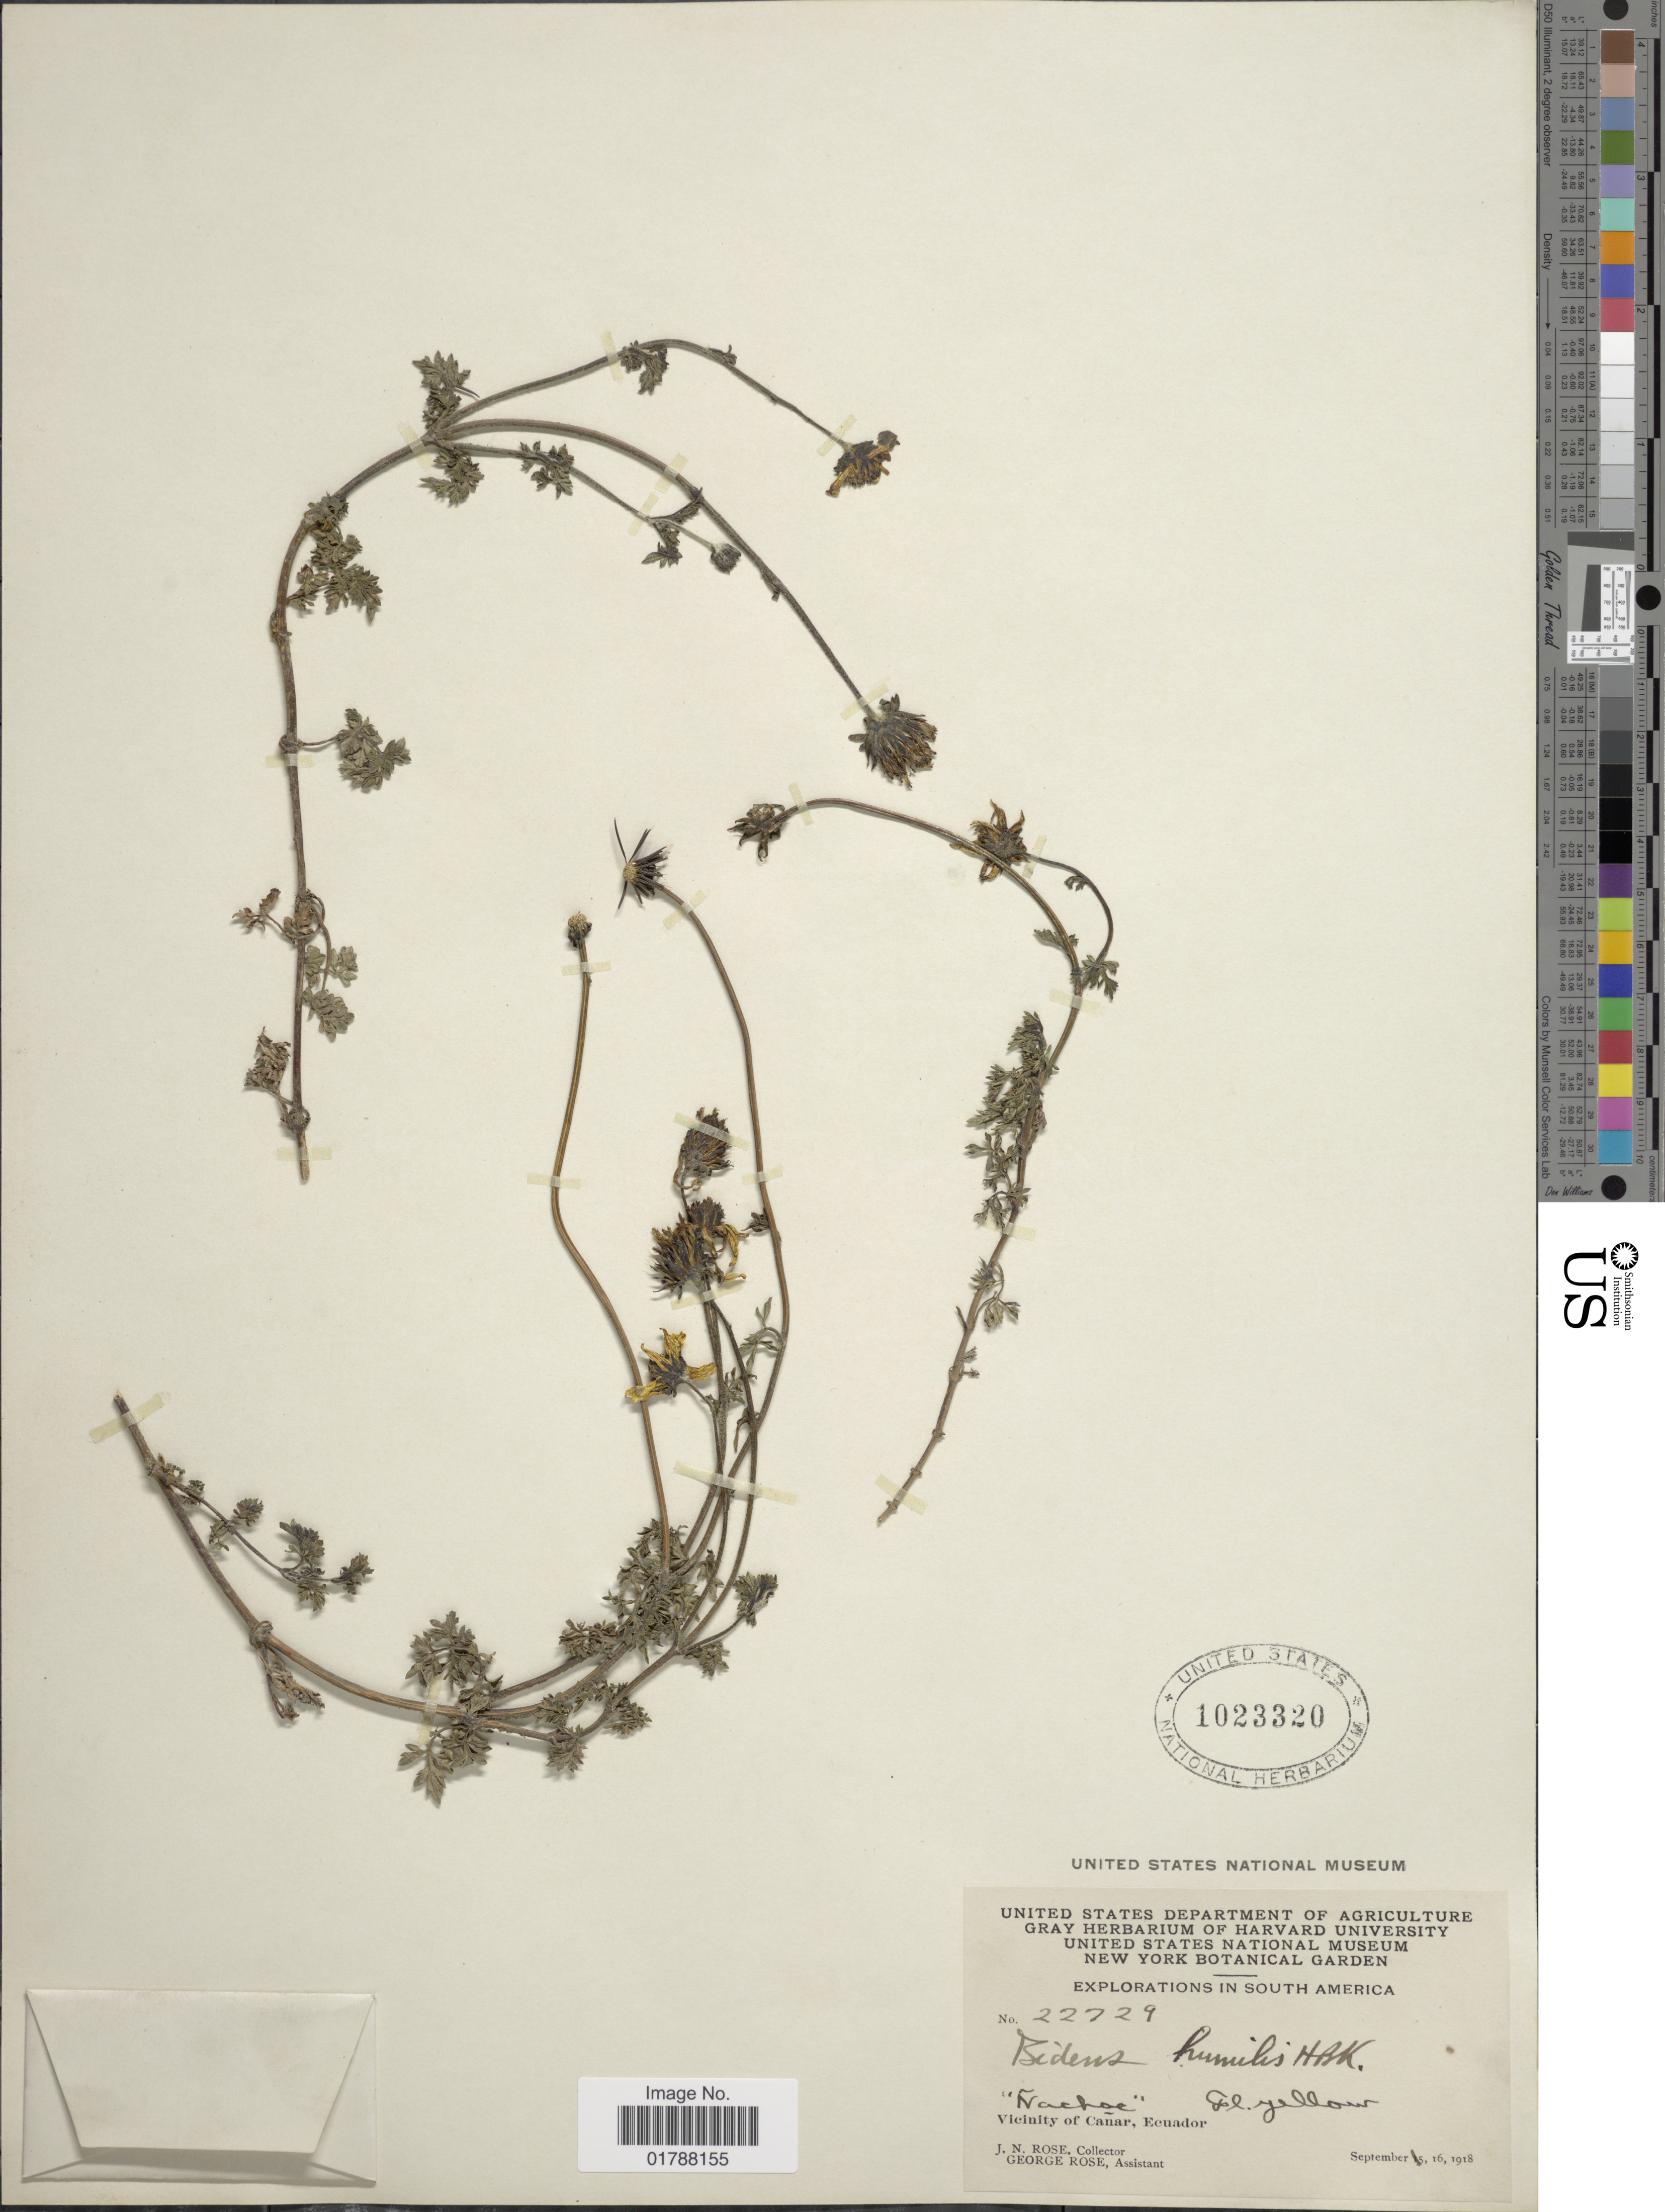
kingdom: Plantae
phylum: Tracheophyta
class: Magnoliopsida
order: Asterales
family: Asteraceae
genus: Bidens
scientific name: Bidens andicola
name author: Kunth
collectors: J. N. Rose & G. Rose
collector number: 22729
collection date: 1918-09-16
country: Ecuador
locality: Nachoe, Vicinity of Canap, Ecuador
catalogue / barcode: US 1023320